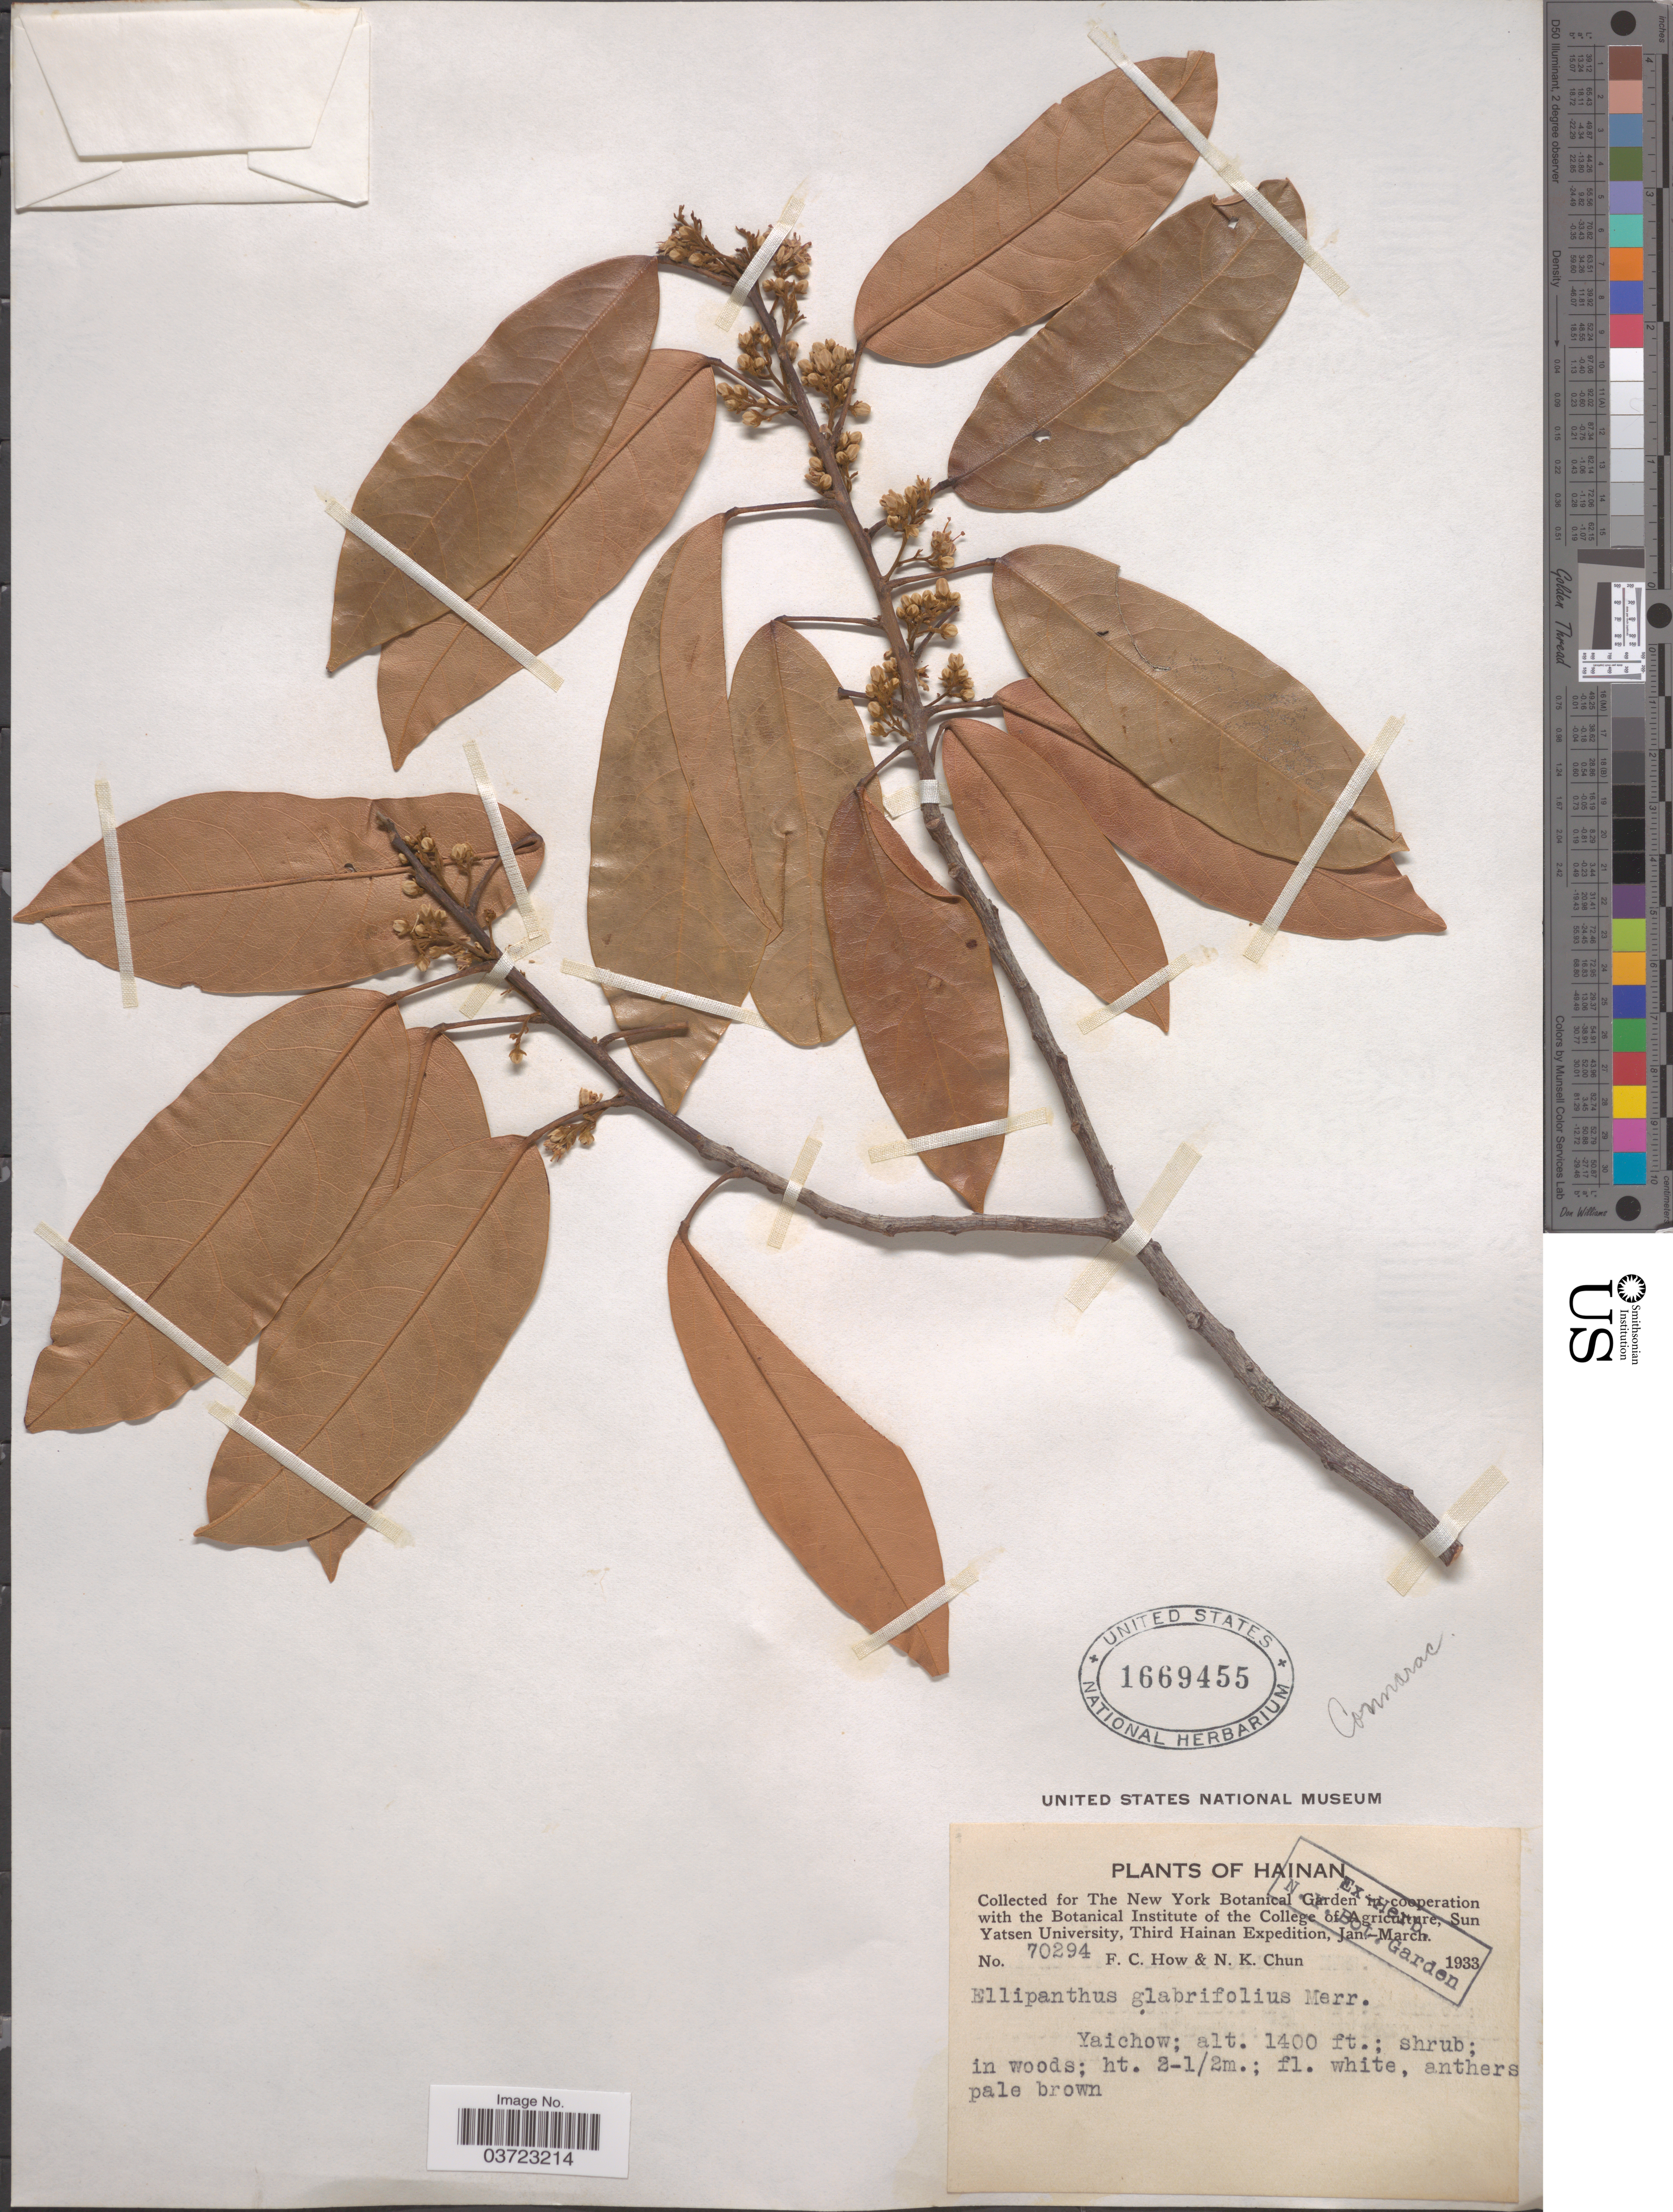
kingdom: Plantae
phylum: Tracheophyta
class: Magnoliopsida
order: Oxalidales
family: Connaraceae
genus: Ellipanthus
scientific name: Ellipanthus glabrifolius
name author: Merr.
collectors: F. C. How & N. K. Chun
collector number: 70294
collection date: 1933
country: China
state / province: Hainan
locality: Yaichow.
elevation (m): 427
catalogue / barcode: US 1669455